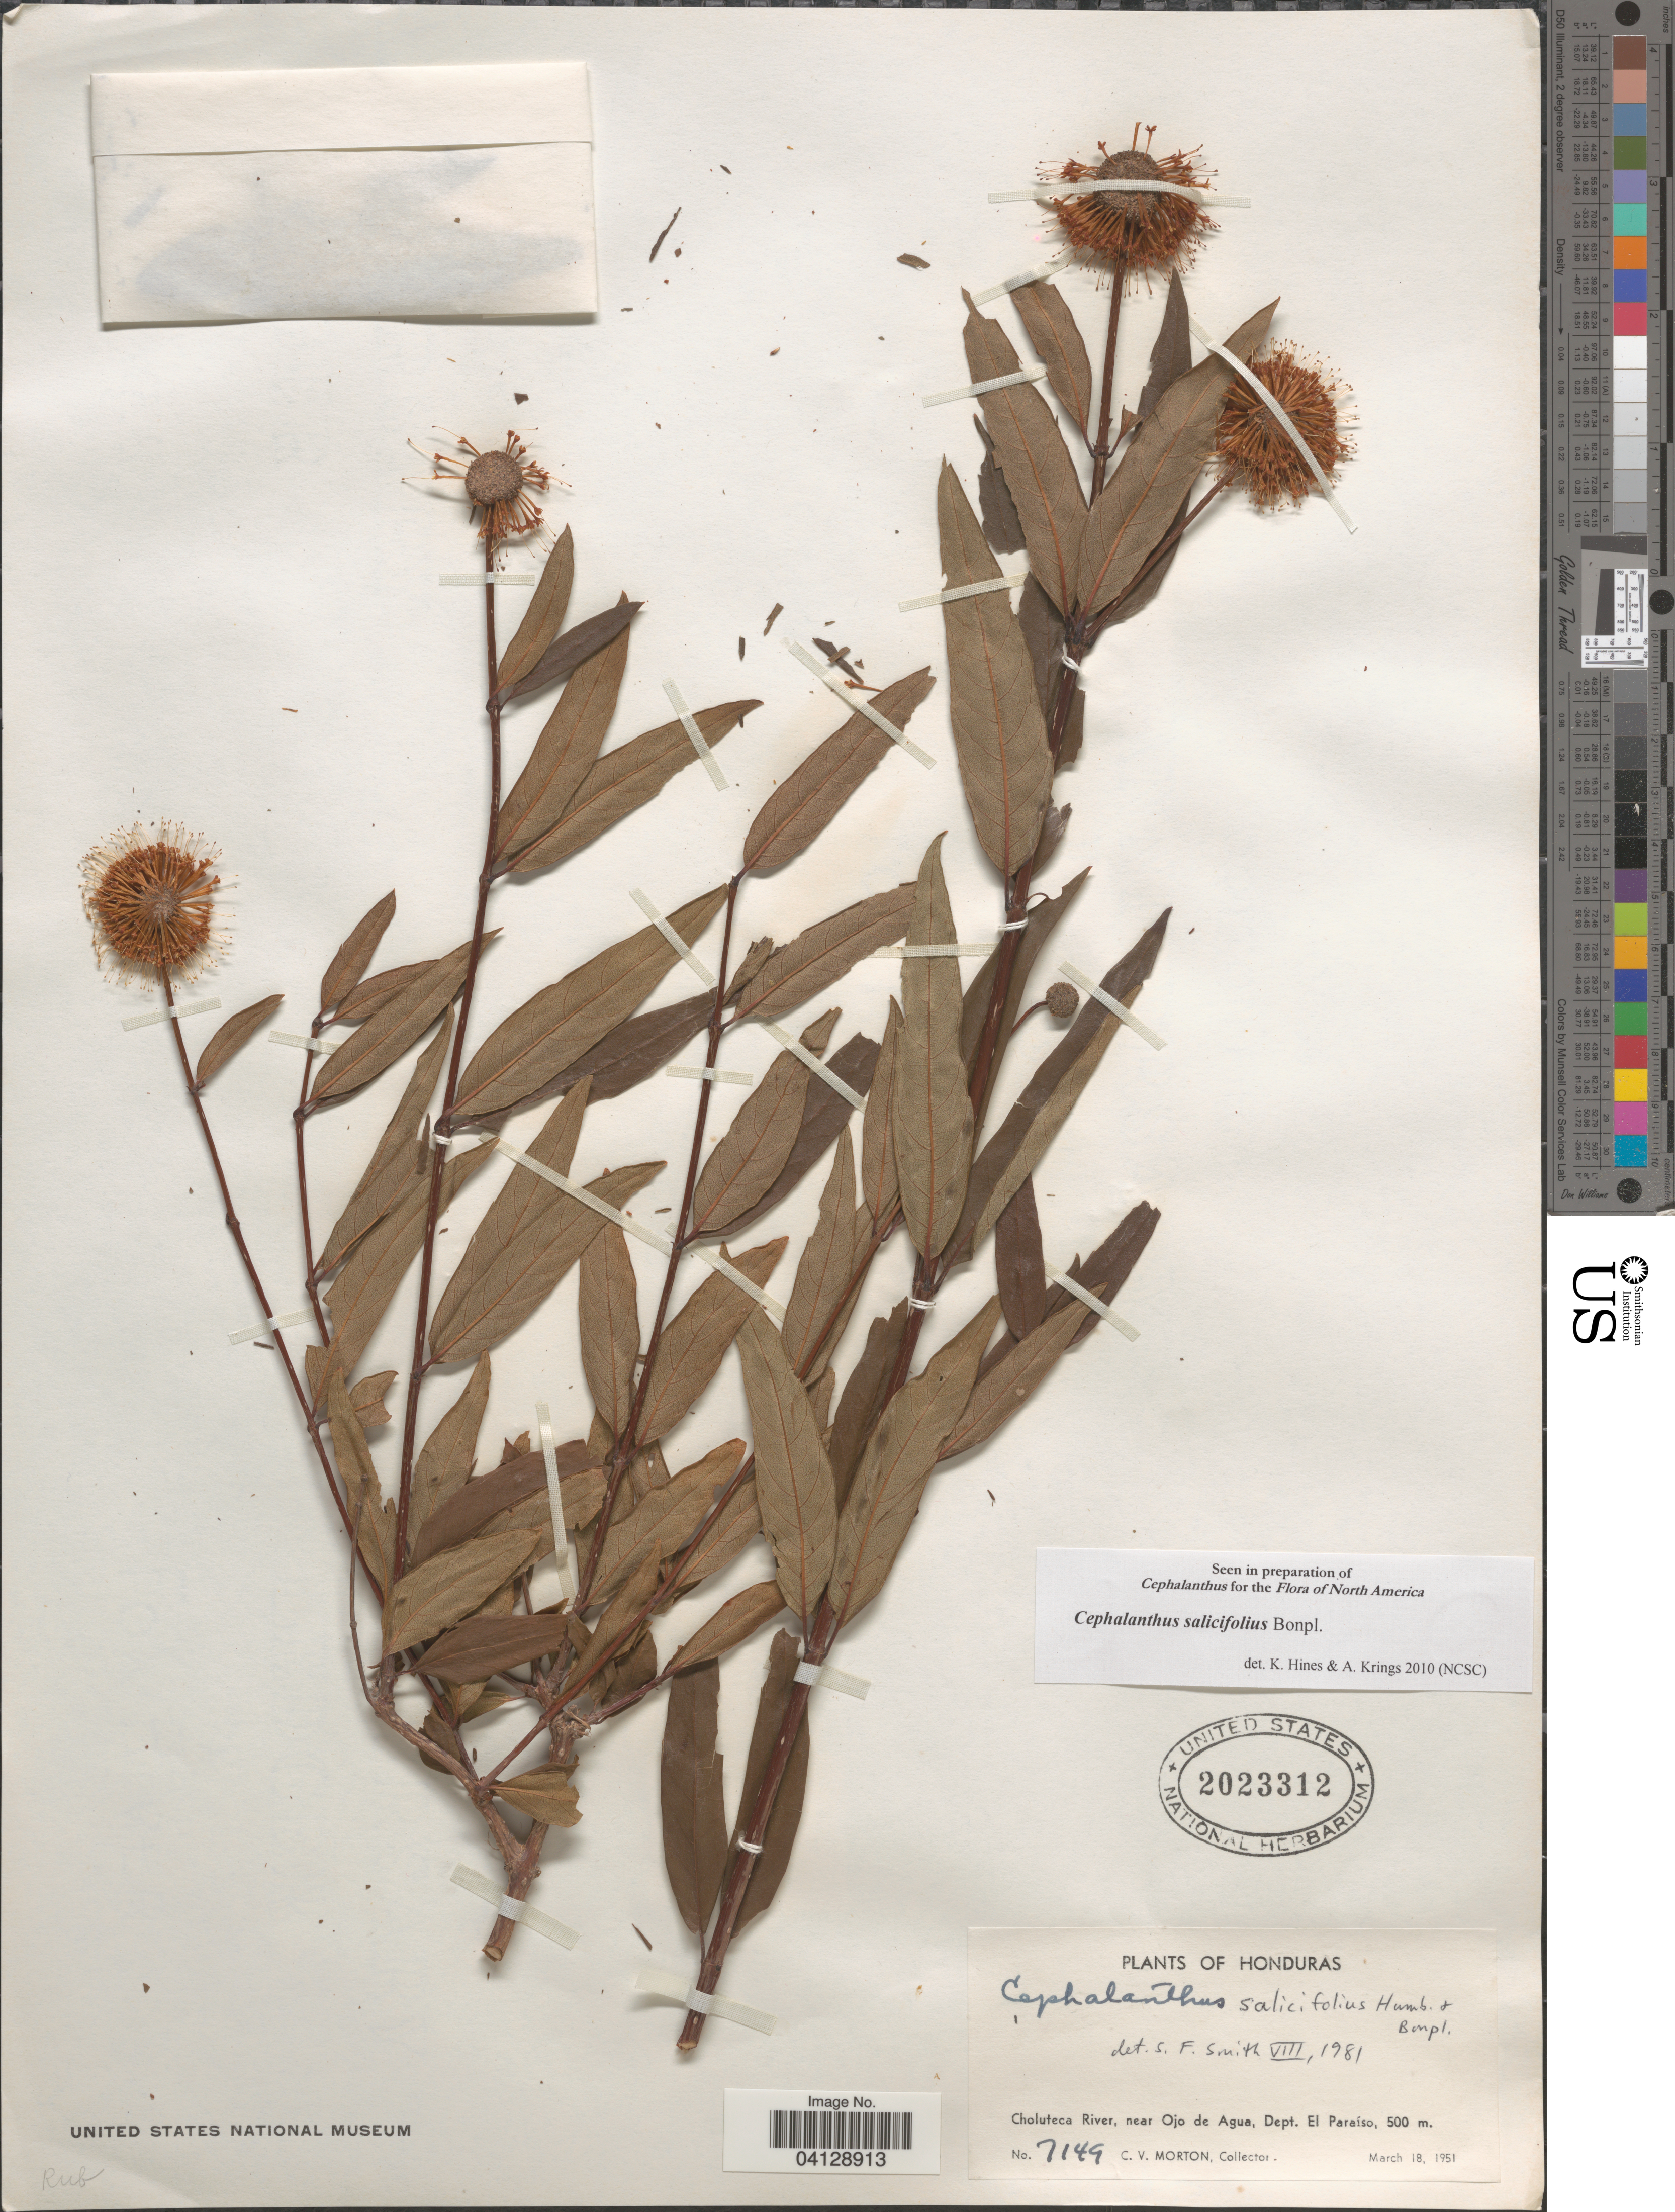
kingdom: Plantae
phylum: Tracheophyta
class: Magnoliopsida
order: Gentianales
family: Rubiaceae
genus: Cephalanthus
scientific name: Cephalanthus salicifolius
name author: Bonpl.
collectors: C. V. Morton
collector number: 7149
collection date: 1951-03-18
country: Honduras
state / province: El Paraiso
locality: Choluteca River, near Ojo de Agua, Dept. El Paraíso.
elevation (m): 500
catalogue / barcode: US 2023312